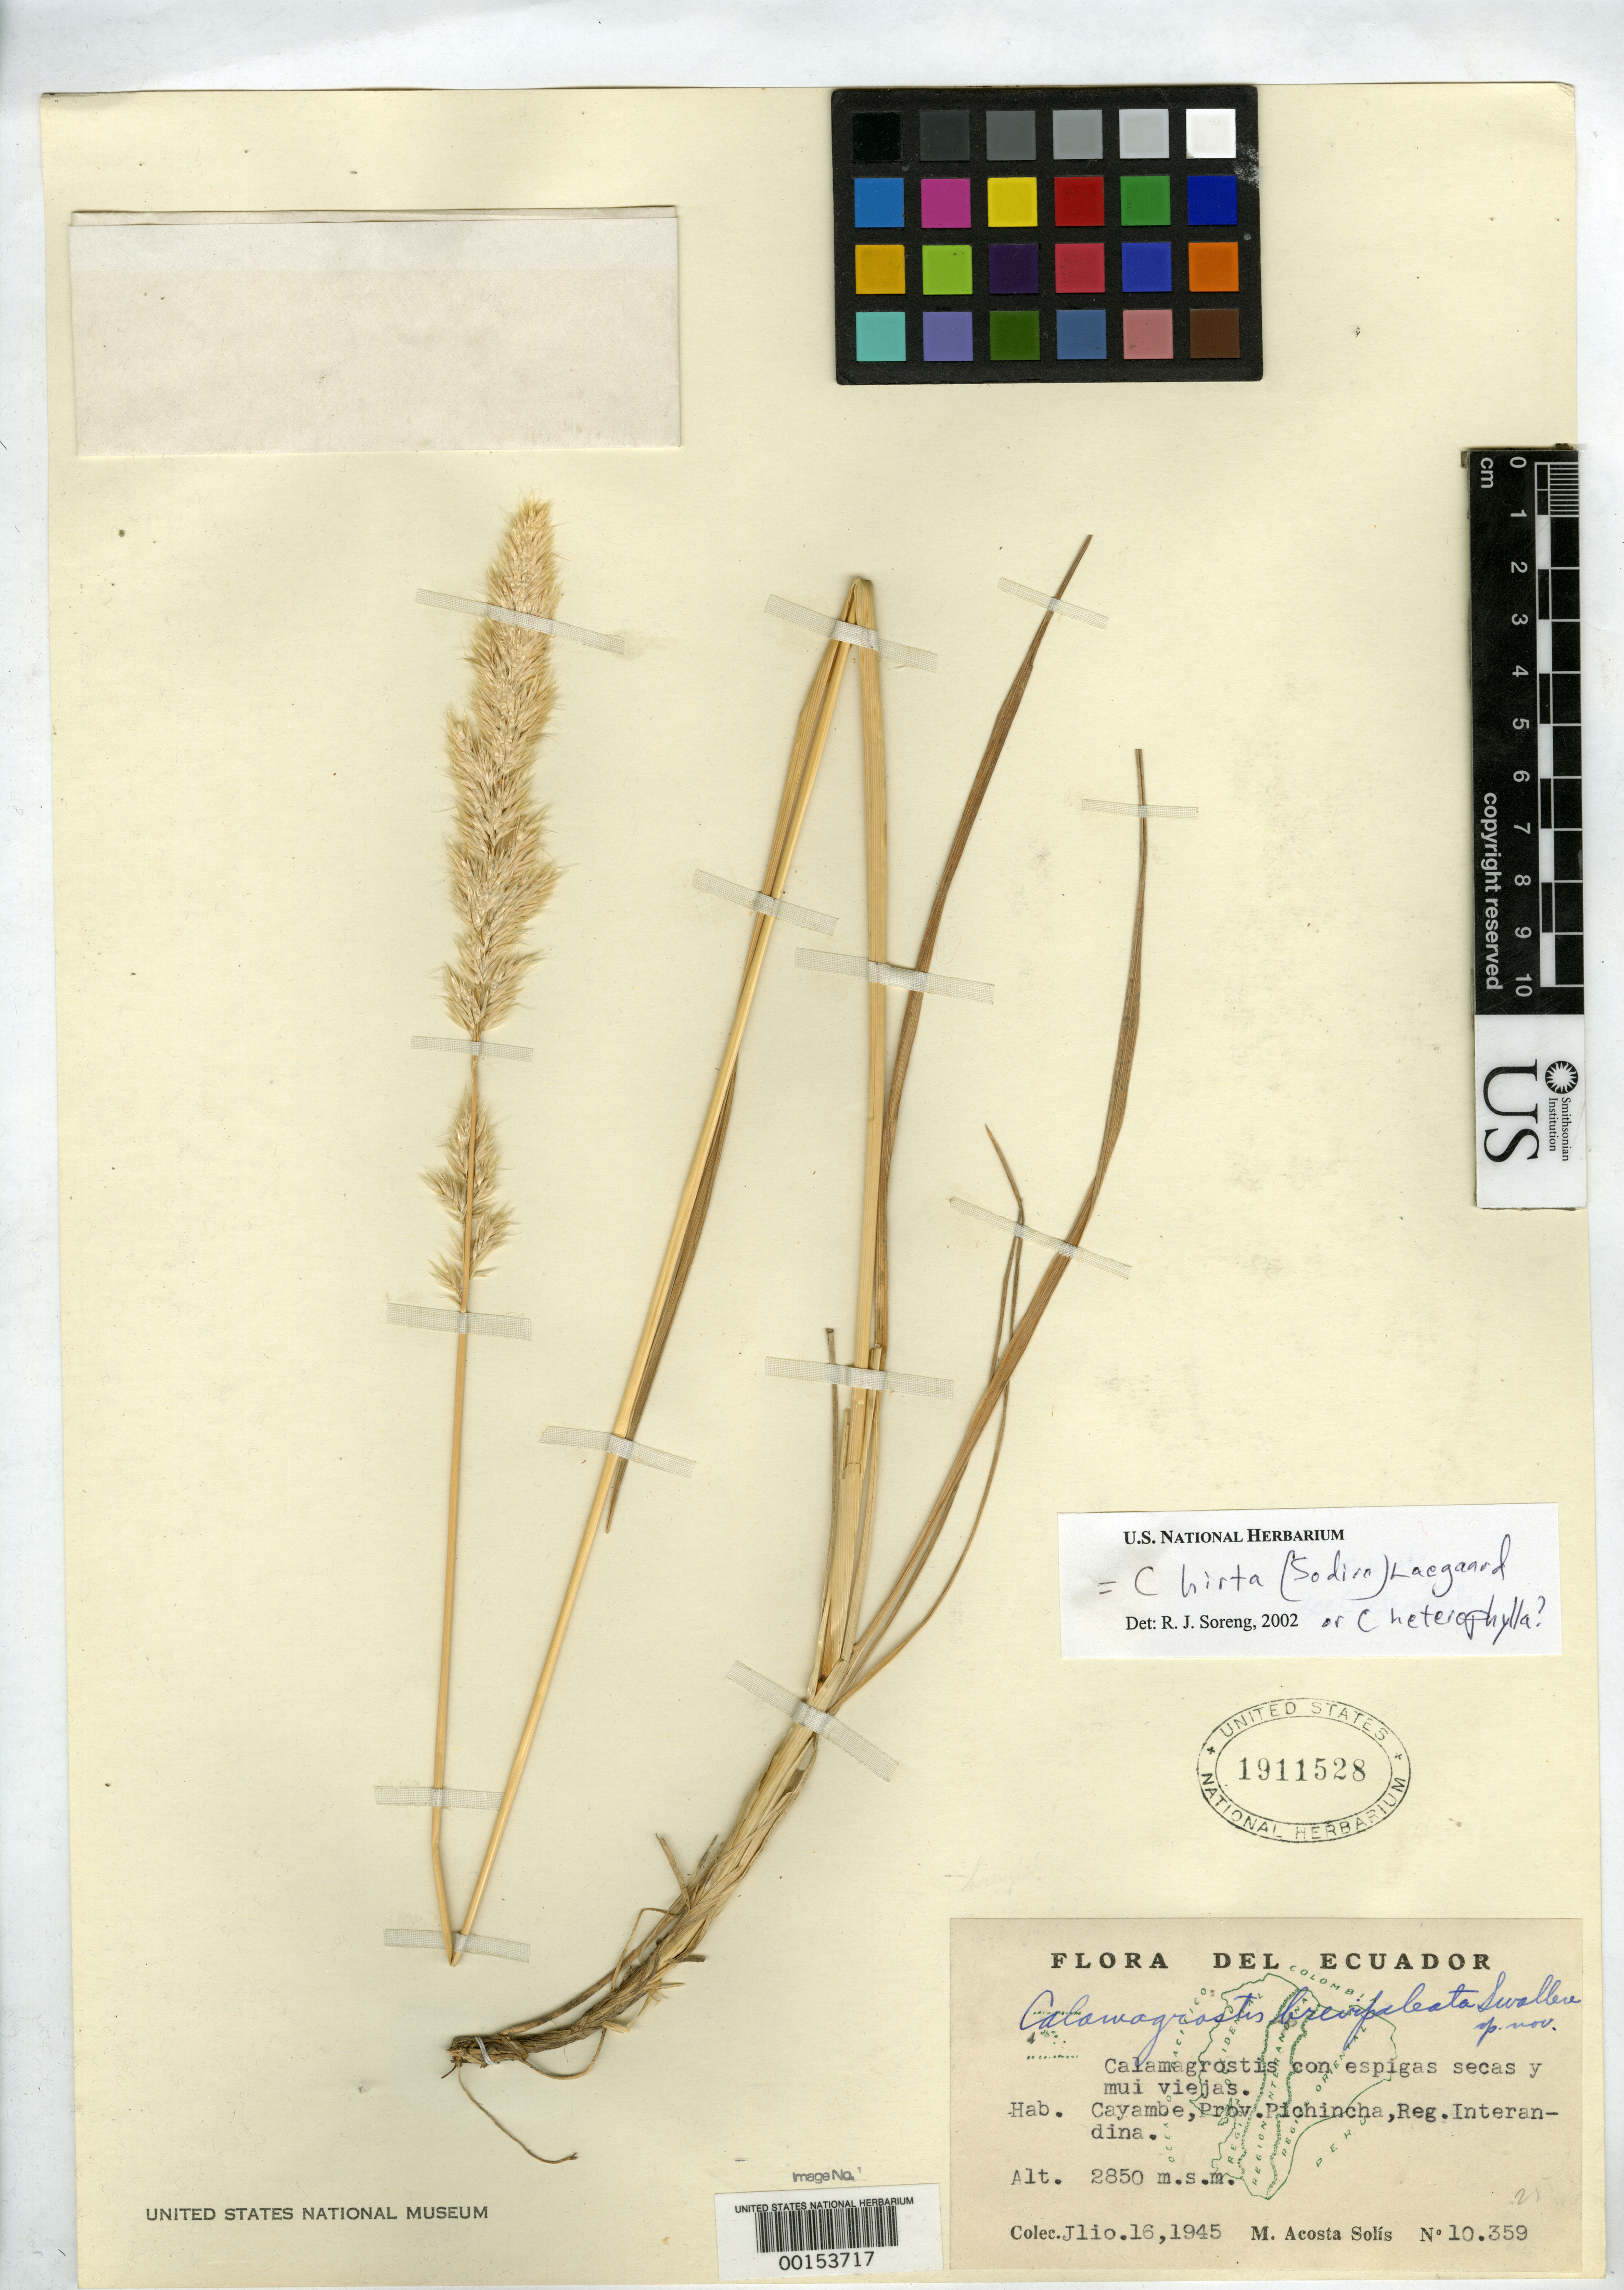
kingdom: Plantae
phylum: Tracheophyta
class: Liliopsida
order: Poales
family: Poaceae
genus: Calamagrostis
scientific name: Calamagrostis brevipaleata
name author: Swallen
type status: Holotype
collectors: M. Acosta Solis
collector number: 10359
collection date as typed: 16 Jul 1945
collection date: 1945-07-16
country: Ecuador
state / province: Pichincha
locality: Cayambe.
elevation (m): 2850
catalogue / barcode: US 1911528